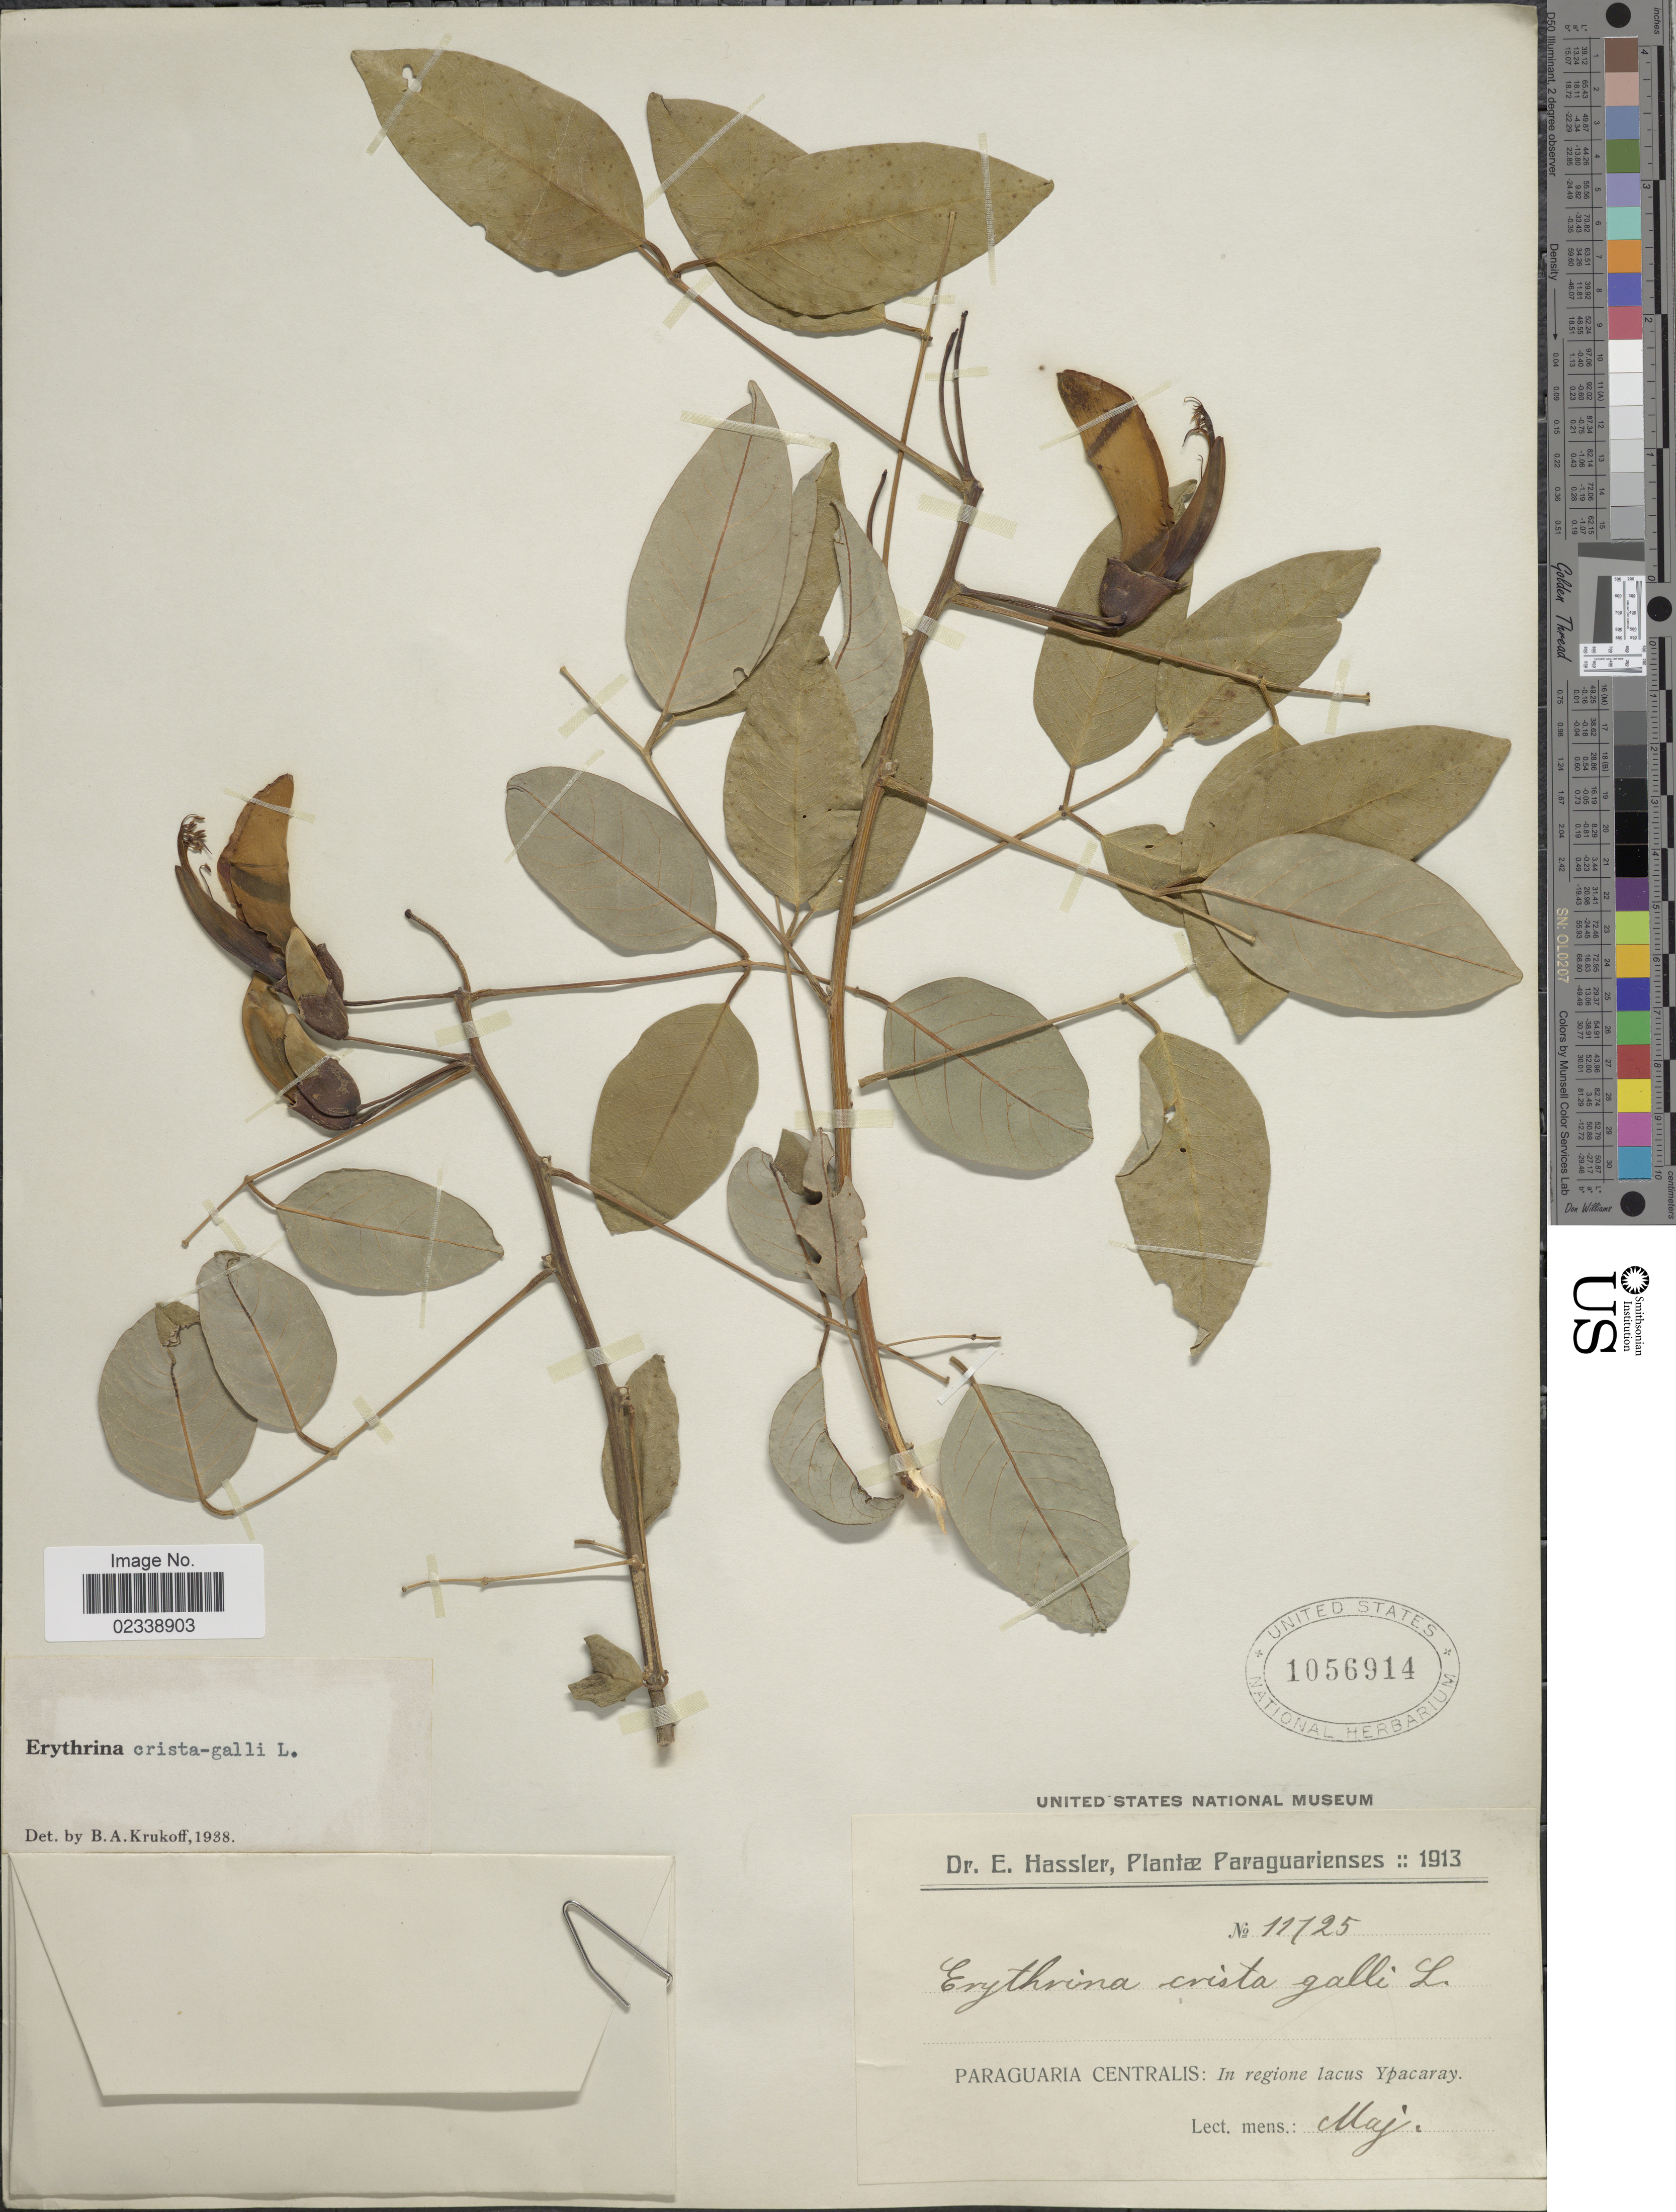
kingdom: Plantae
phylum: Tracheophyta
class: Magnoliopsida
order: Fabales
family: Fabaceae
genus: Erythrina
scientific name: Erythrina crista-galli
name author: L.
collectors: E. Hassler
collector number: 11725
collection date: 1913-05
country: Paraguay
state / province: Central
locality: in regione lacus Ypacaray.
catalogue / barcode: US 1056914